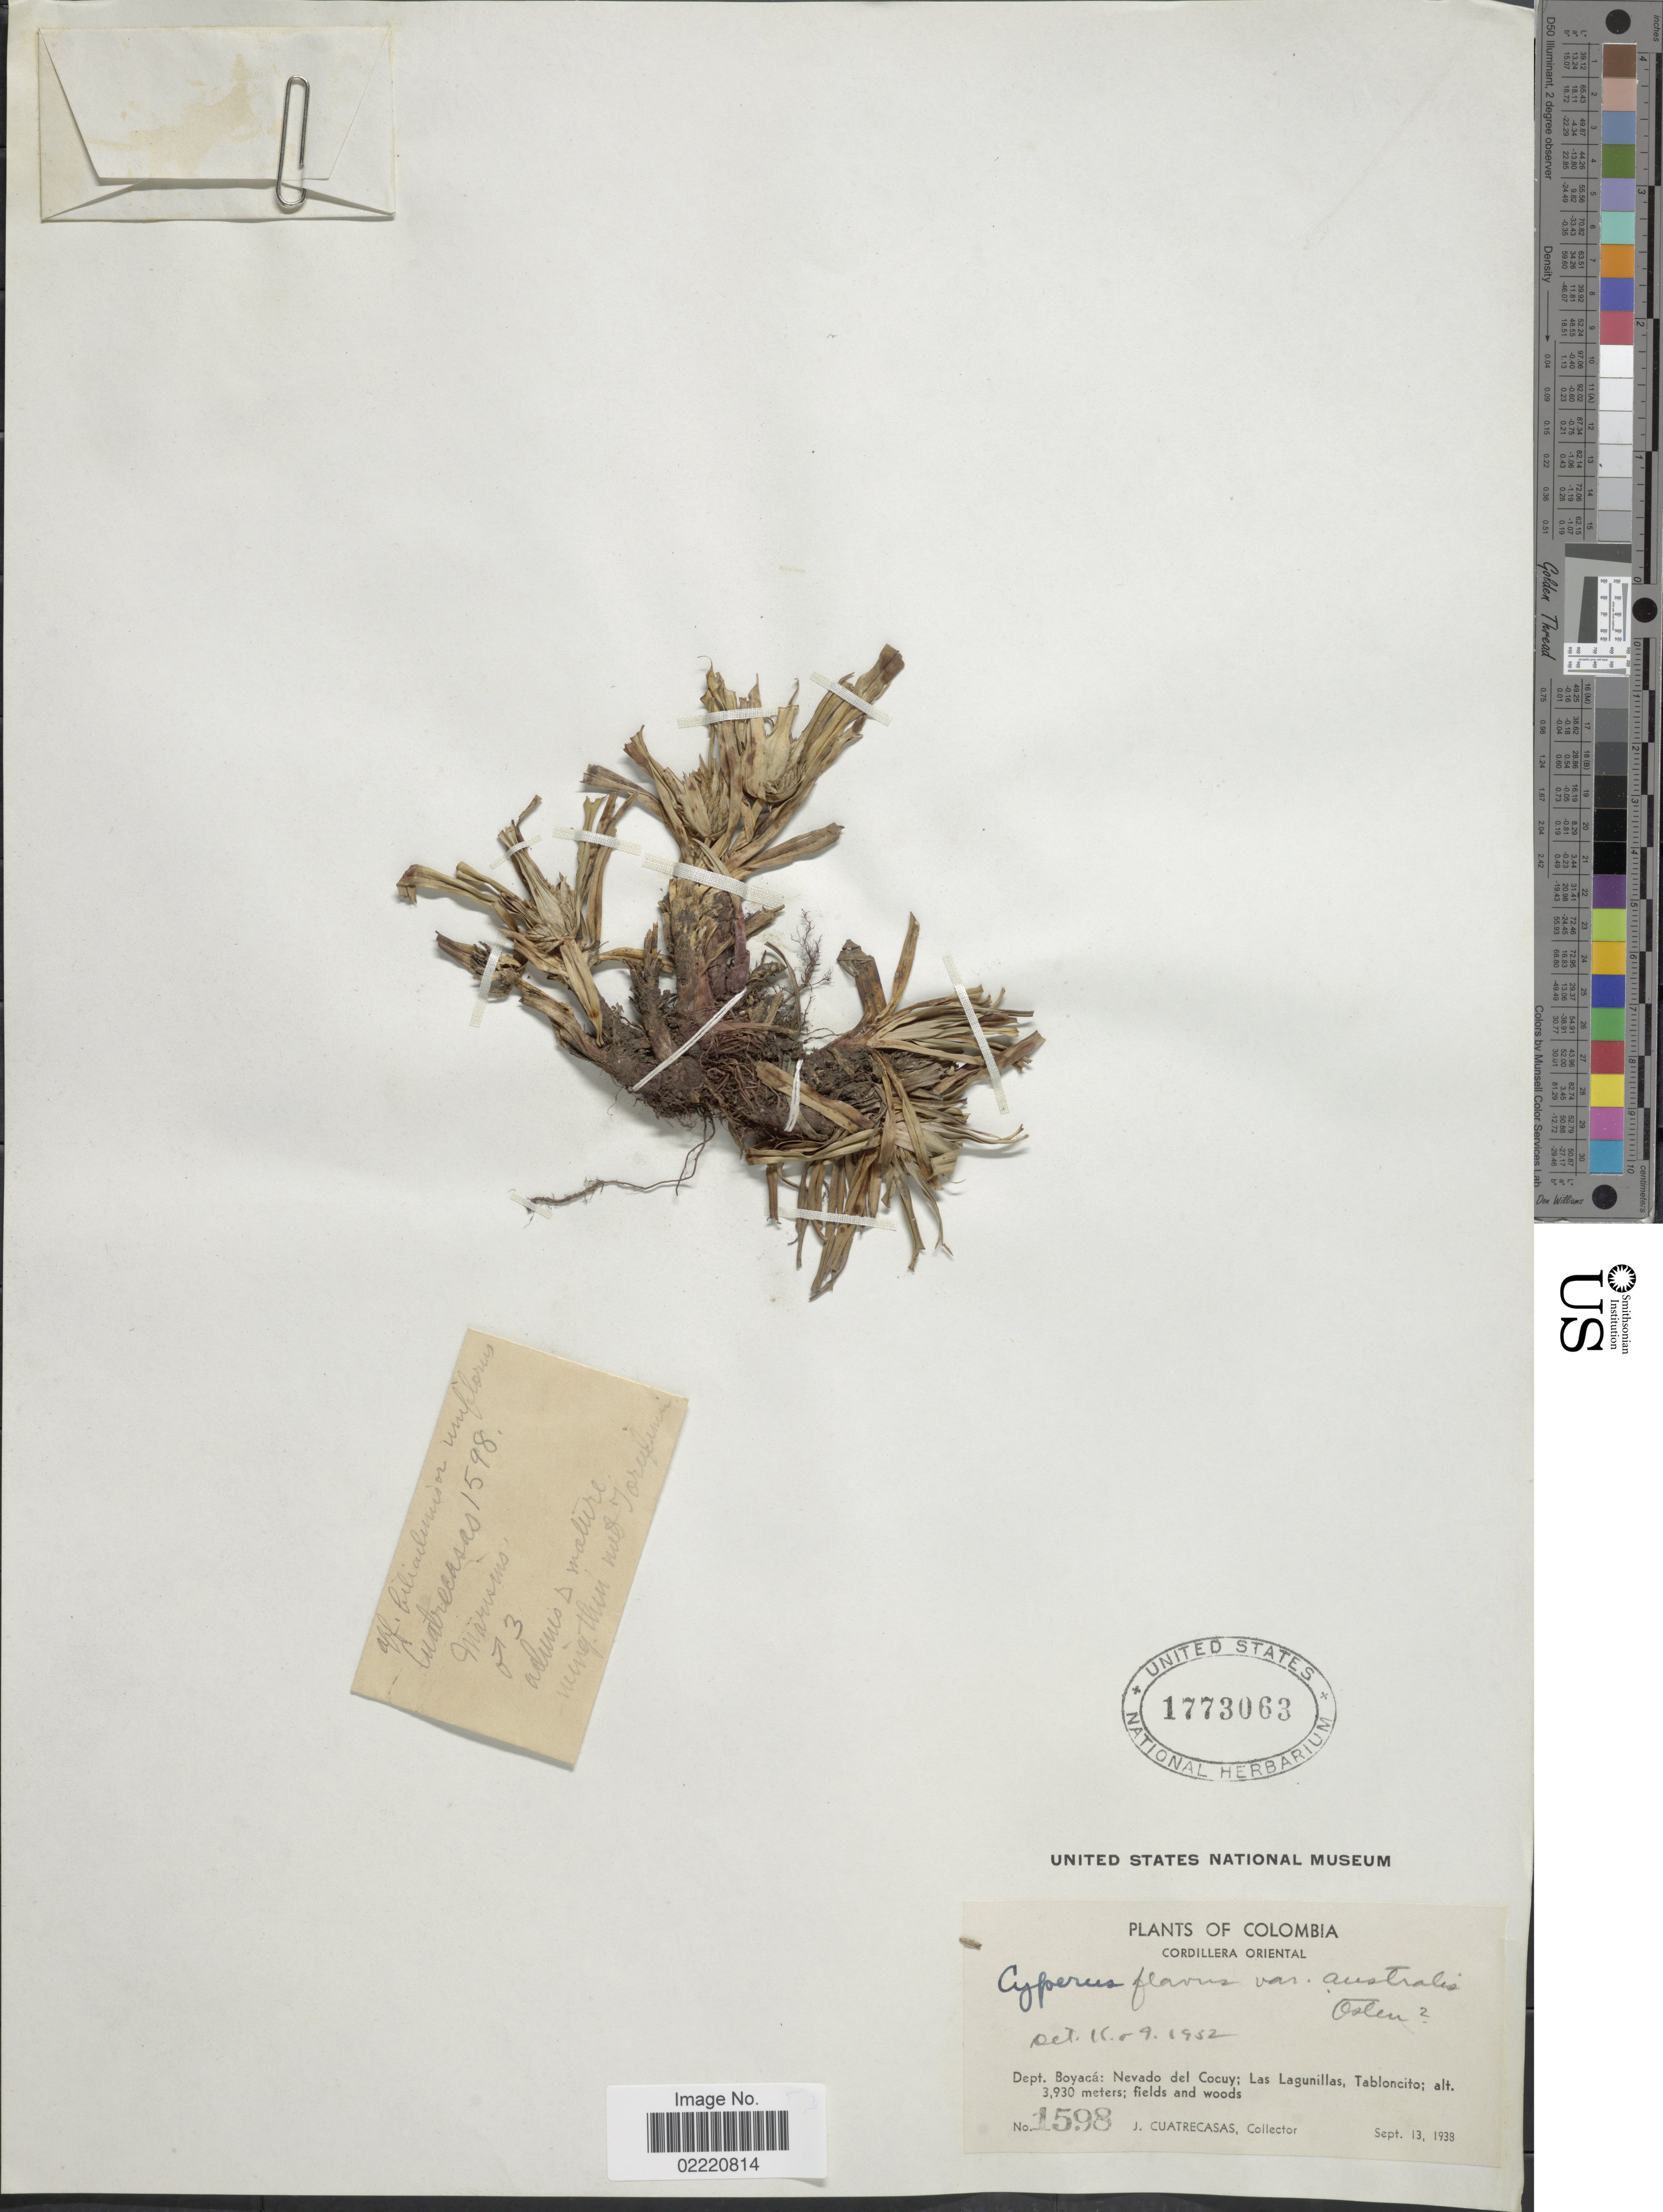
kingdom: Plantae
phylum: Tracheophyta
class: Liliopsida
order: Poales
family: Cyperaceae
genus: Cyperus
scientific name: Cyperus aggregatus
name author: (Willd.) Endl.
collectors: J. Cuatrecasas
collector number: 1598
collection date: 1938-09-13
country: Colombia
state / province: Boyacá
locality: Cordillera Oriental, Dept. Boyaca: Nevado del Cocuy, Las Lagunillas, Tabloncito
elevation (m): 3930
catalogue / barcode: US 1773063